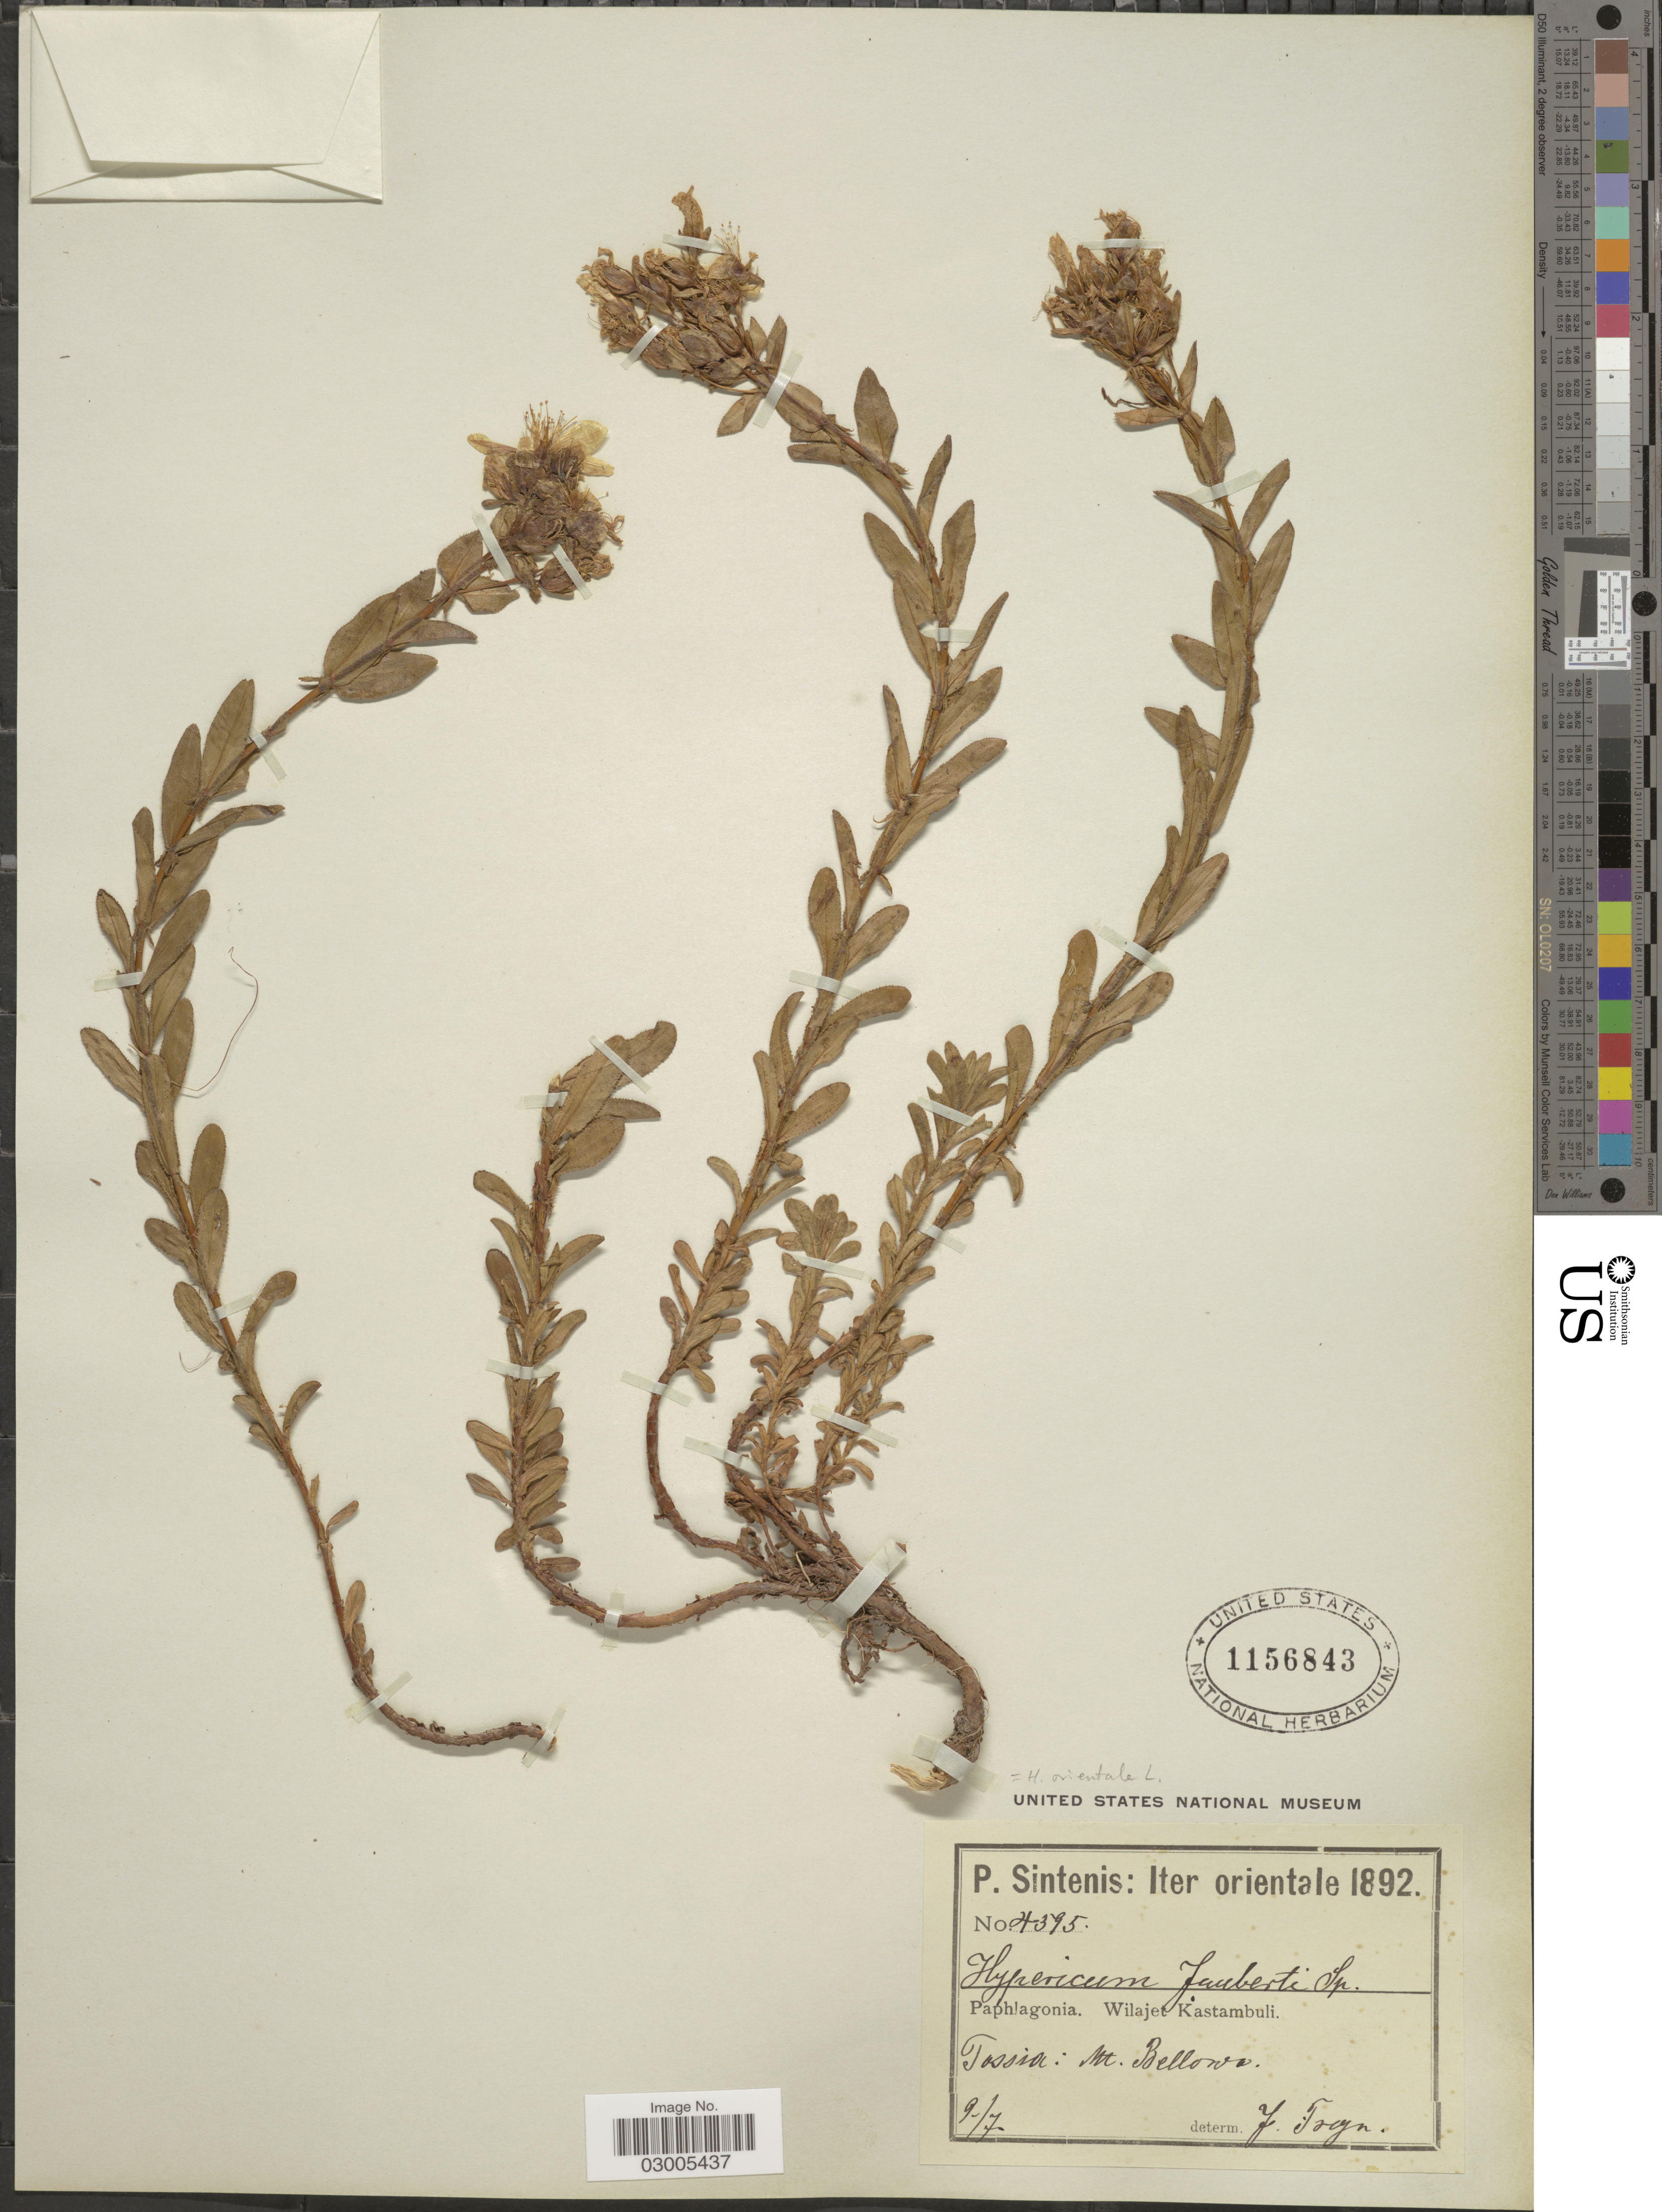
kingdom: Plantae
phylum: Tracheophyta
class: Magnoliopsida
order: Malpighiales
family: Hypericaceae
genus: Hypericum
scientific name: Hypericum orientale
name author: L.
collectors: P. Sintenis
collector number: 4395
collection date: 1892-07-09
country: Turkey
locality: Iter orientale. Paphlagonia. Wilajet Kastambuli. Tassia: Mt. Bellorva.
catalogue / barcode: US 1156843